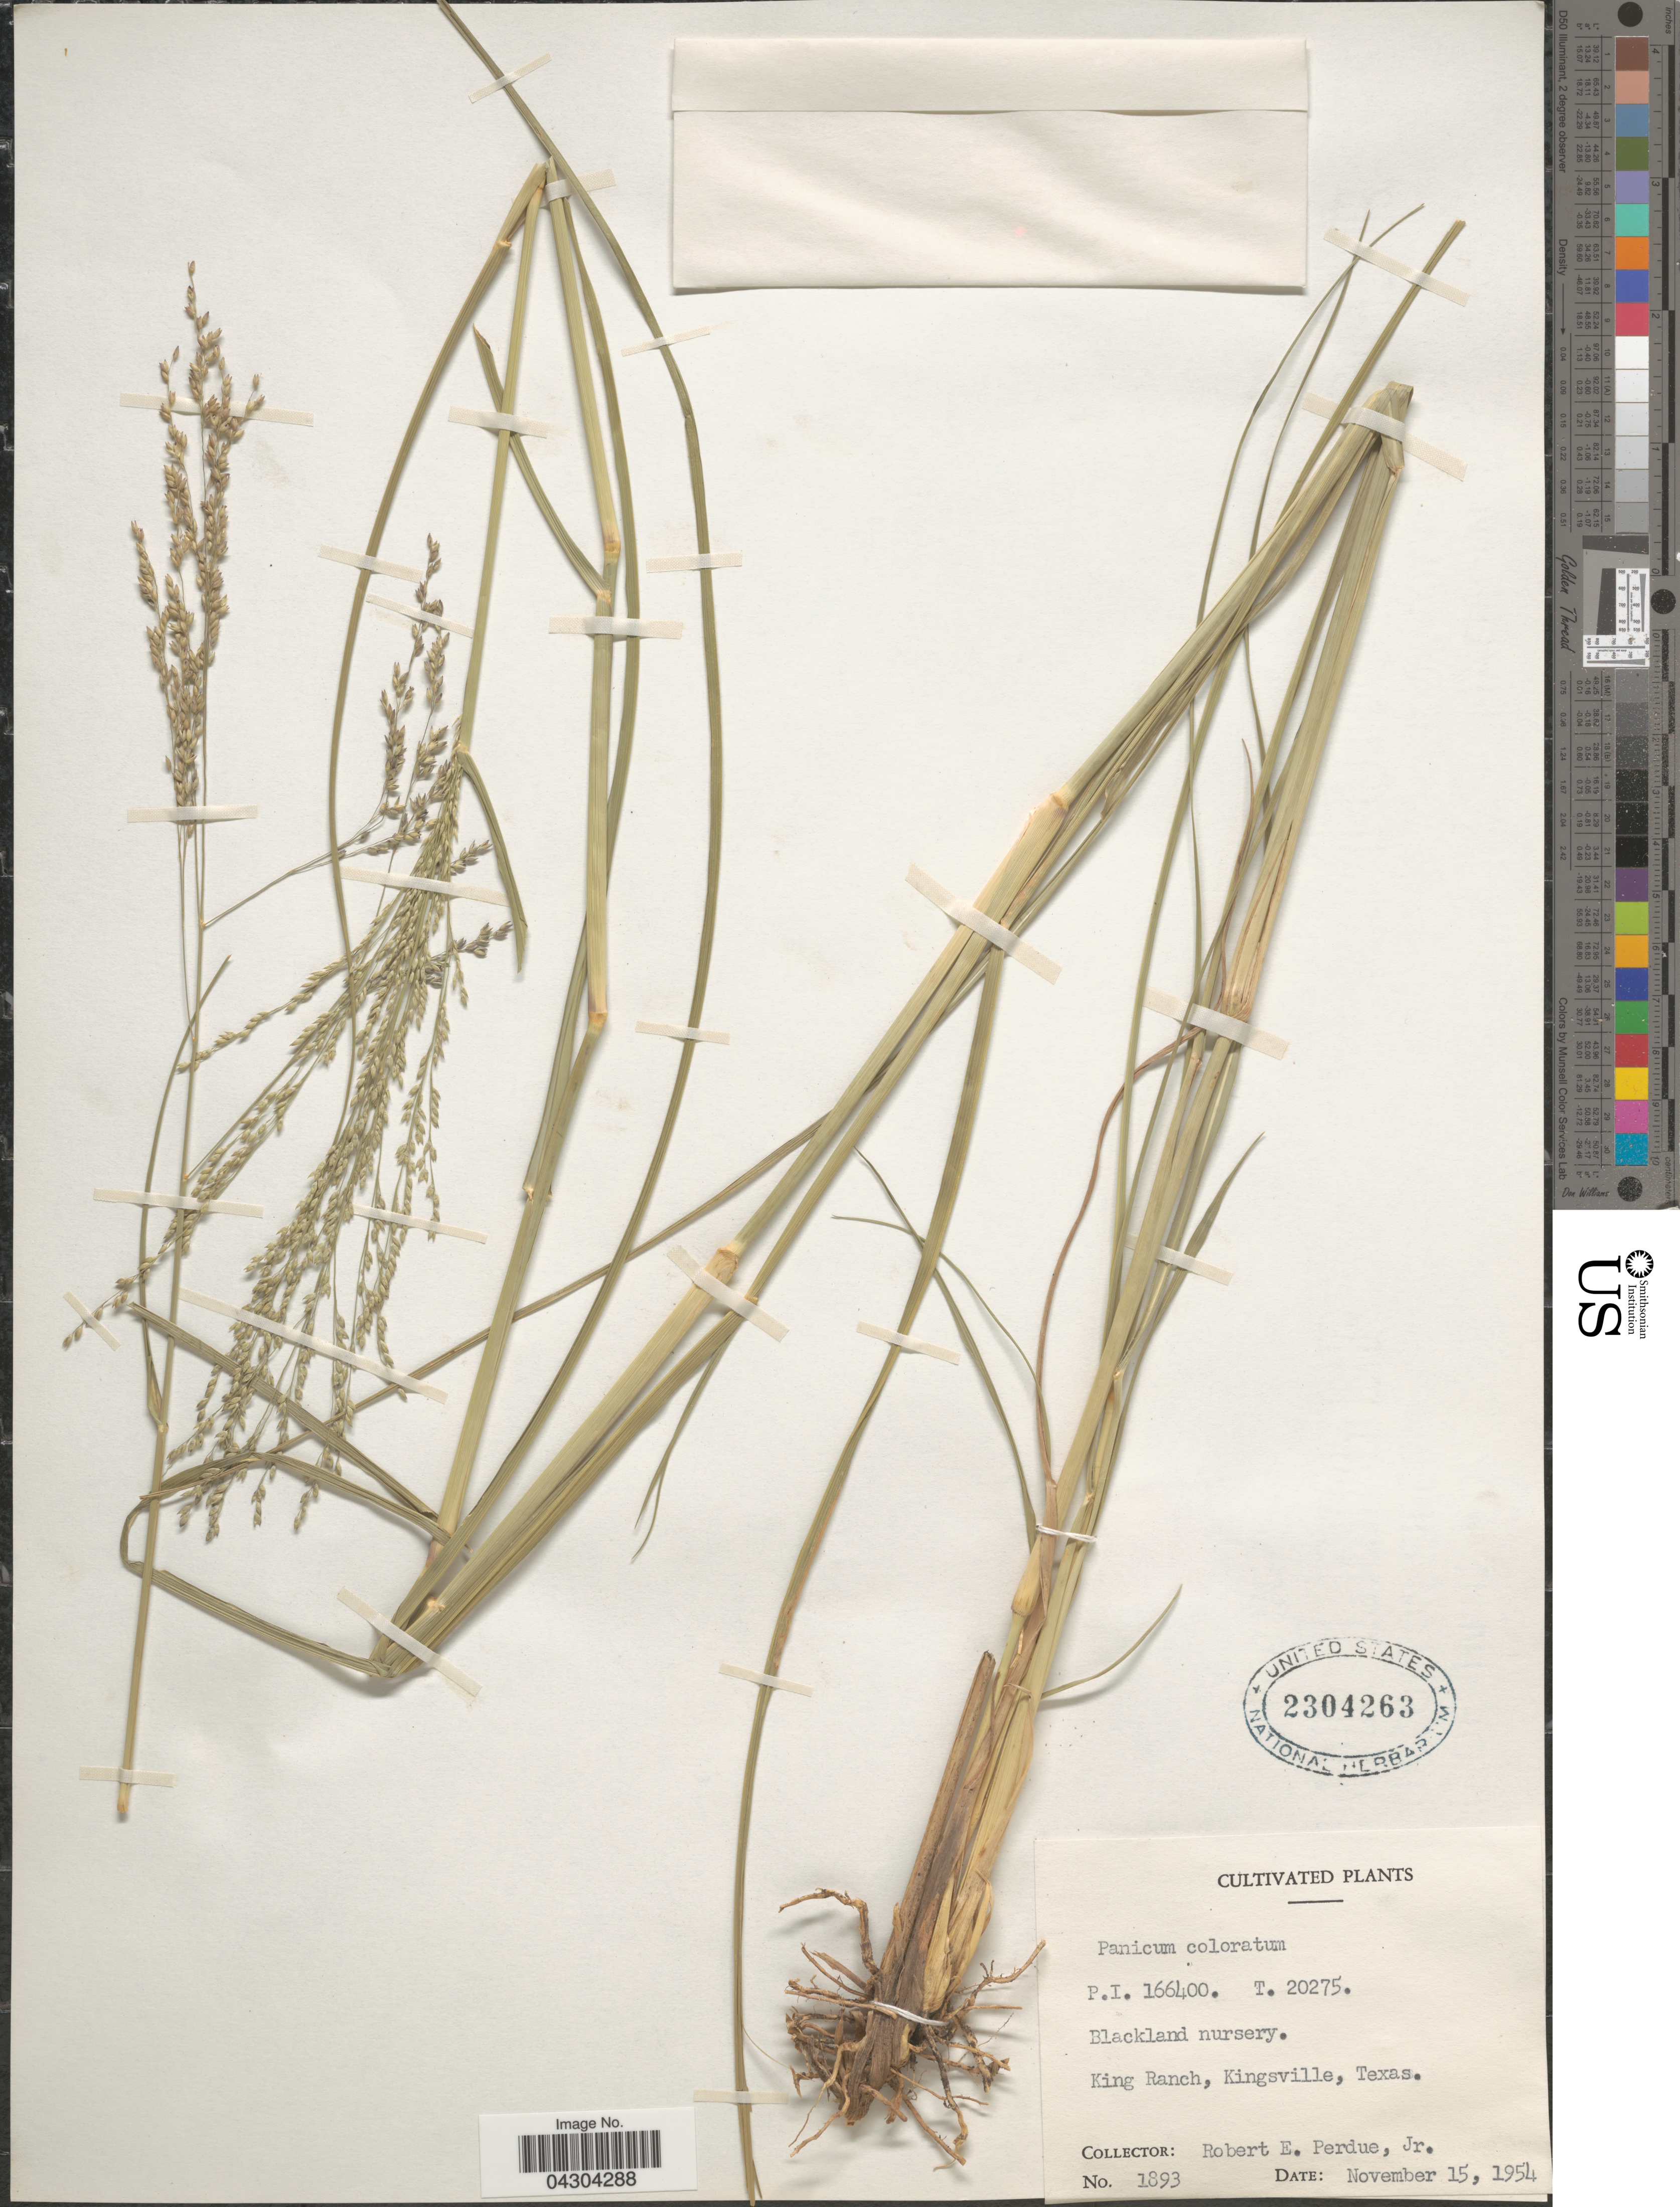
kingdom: Plantae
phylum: Tracheophyta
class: Liliopsida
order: Poales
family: Poaceae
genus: Panicum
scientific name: Panicum coloratum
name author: L.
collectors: R. E. Perdue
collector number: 1893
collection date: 1954-11-15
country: United States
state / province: Texas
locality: Blackland nursery. King Ranch, Kingsville.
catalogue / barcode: US 2304263